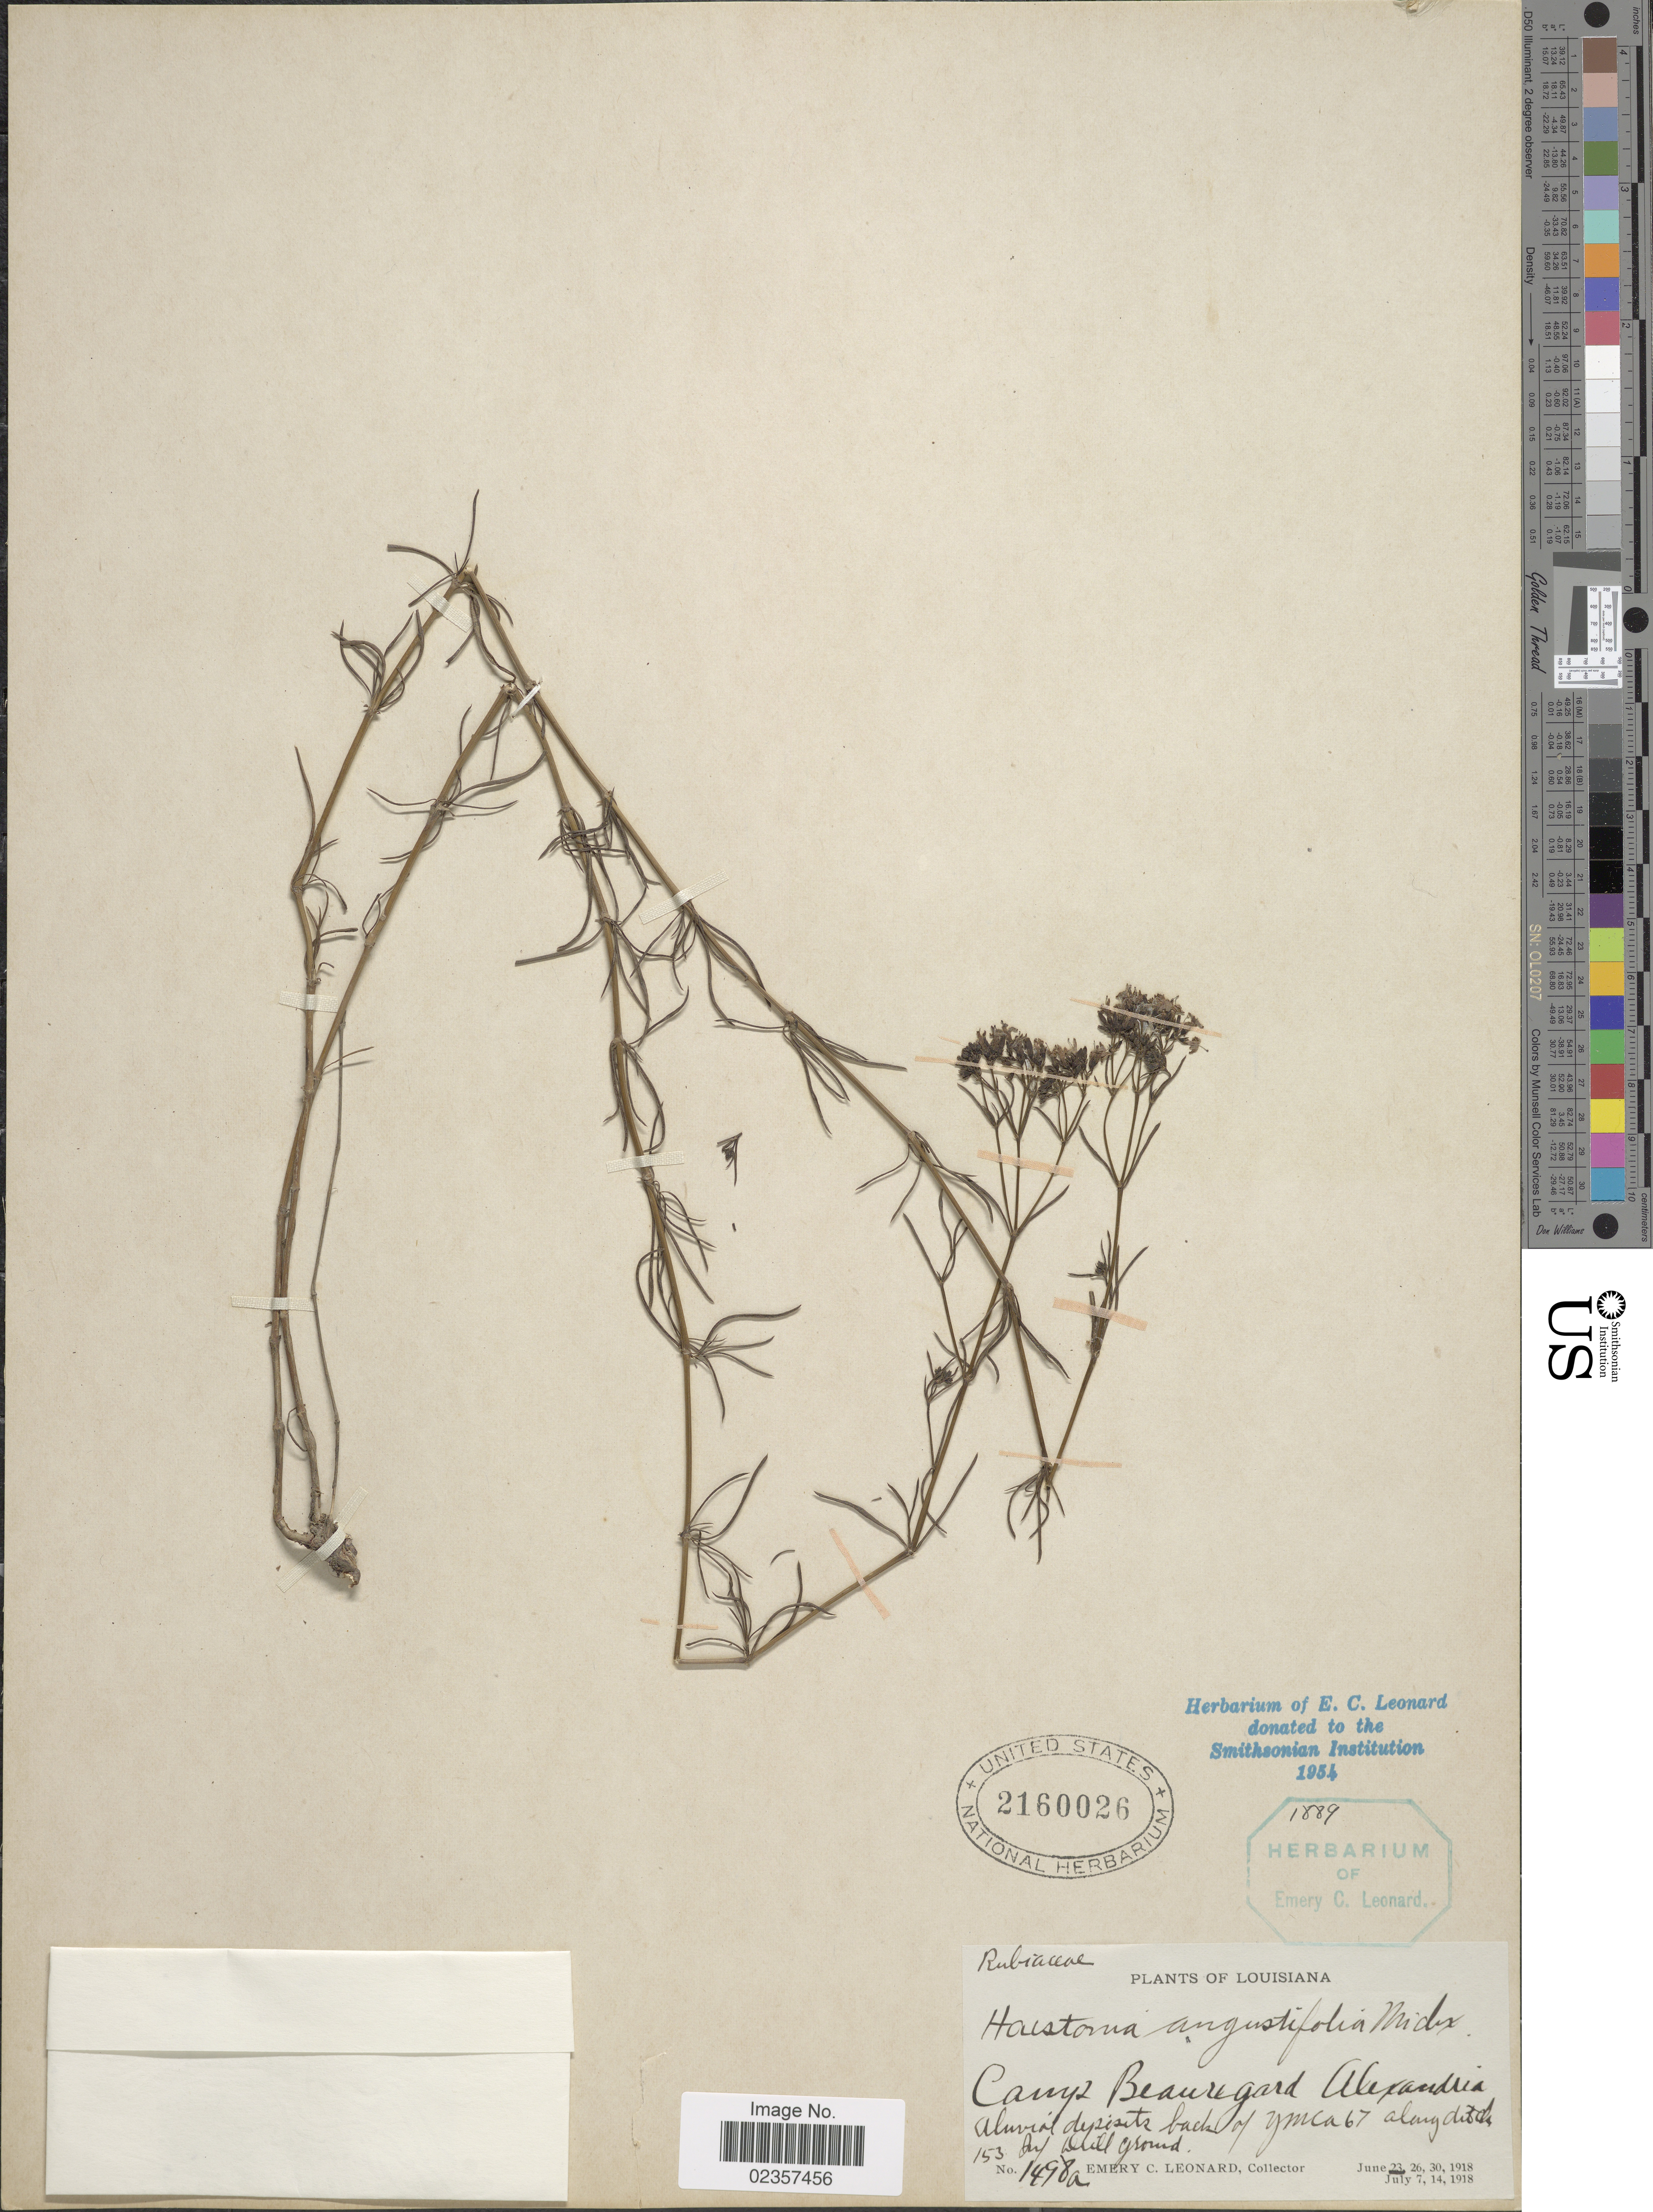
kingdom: Plantae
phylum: Tracheophyta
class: Magnoliopsida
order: Gentianales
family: Rubiaceae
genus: Houstonia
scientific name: Houstonia nigricans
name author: (Lam.) Fernald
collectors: E. C. Leonard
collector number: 1498a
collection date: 1918-06-23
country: United States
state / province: Louisiana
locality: Cnys Beauregard Alexandria back of YMCA 67 along ditch 153 [unsure placement]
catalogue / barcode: US 2160026